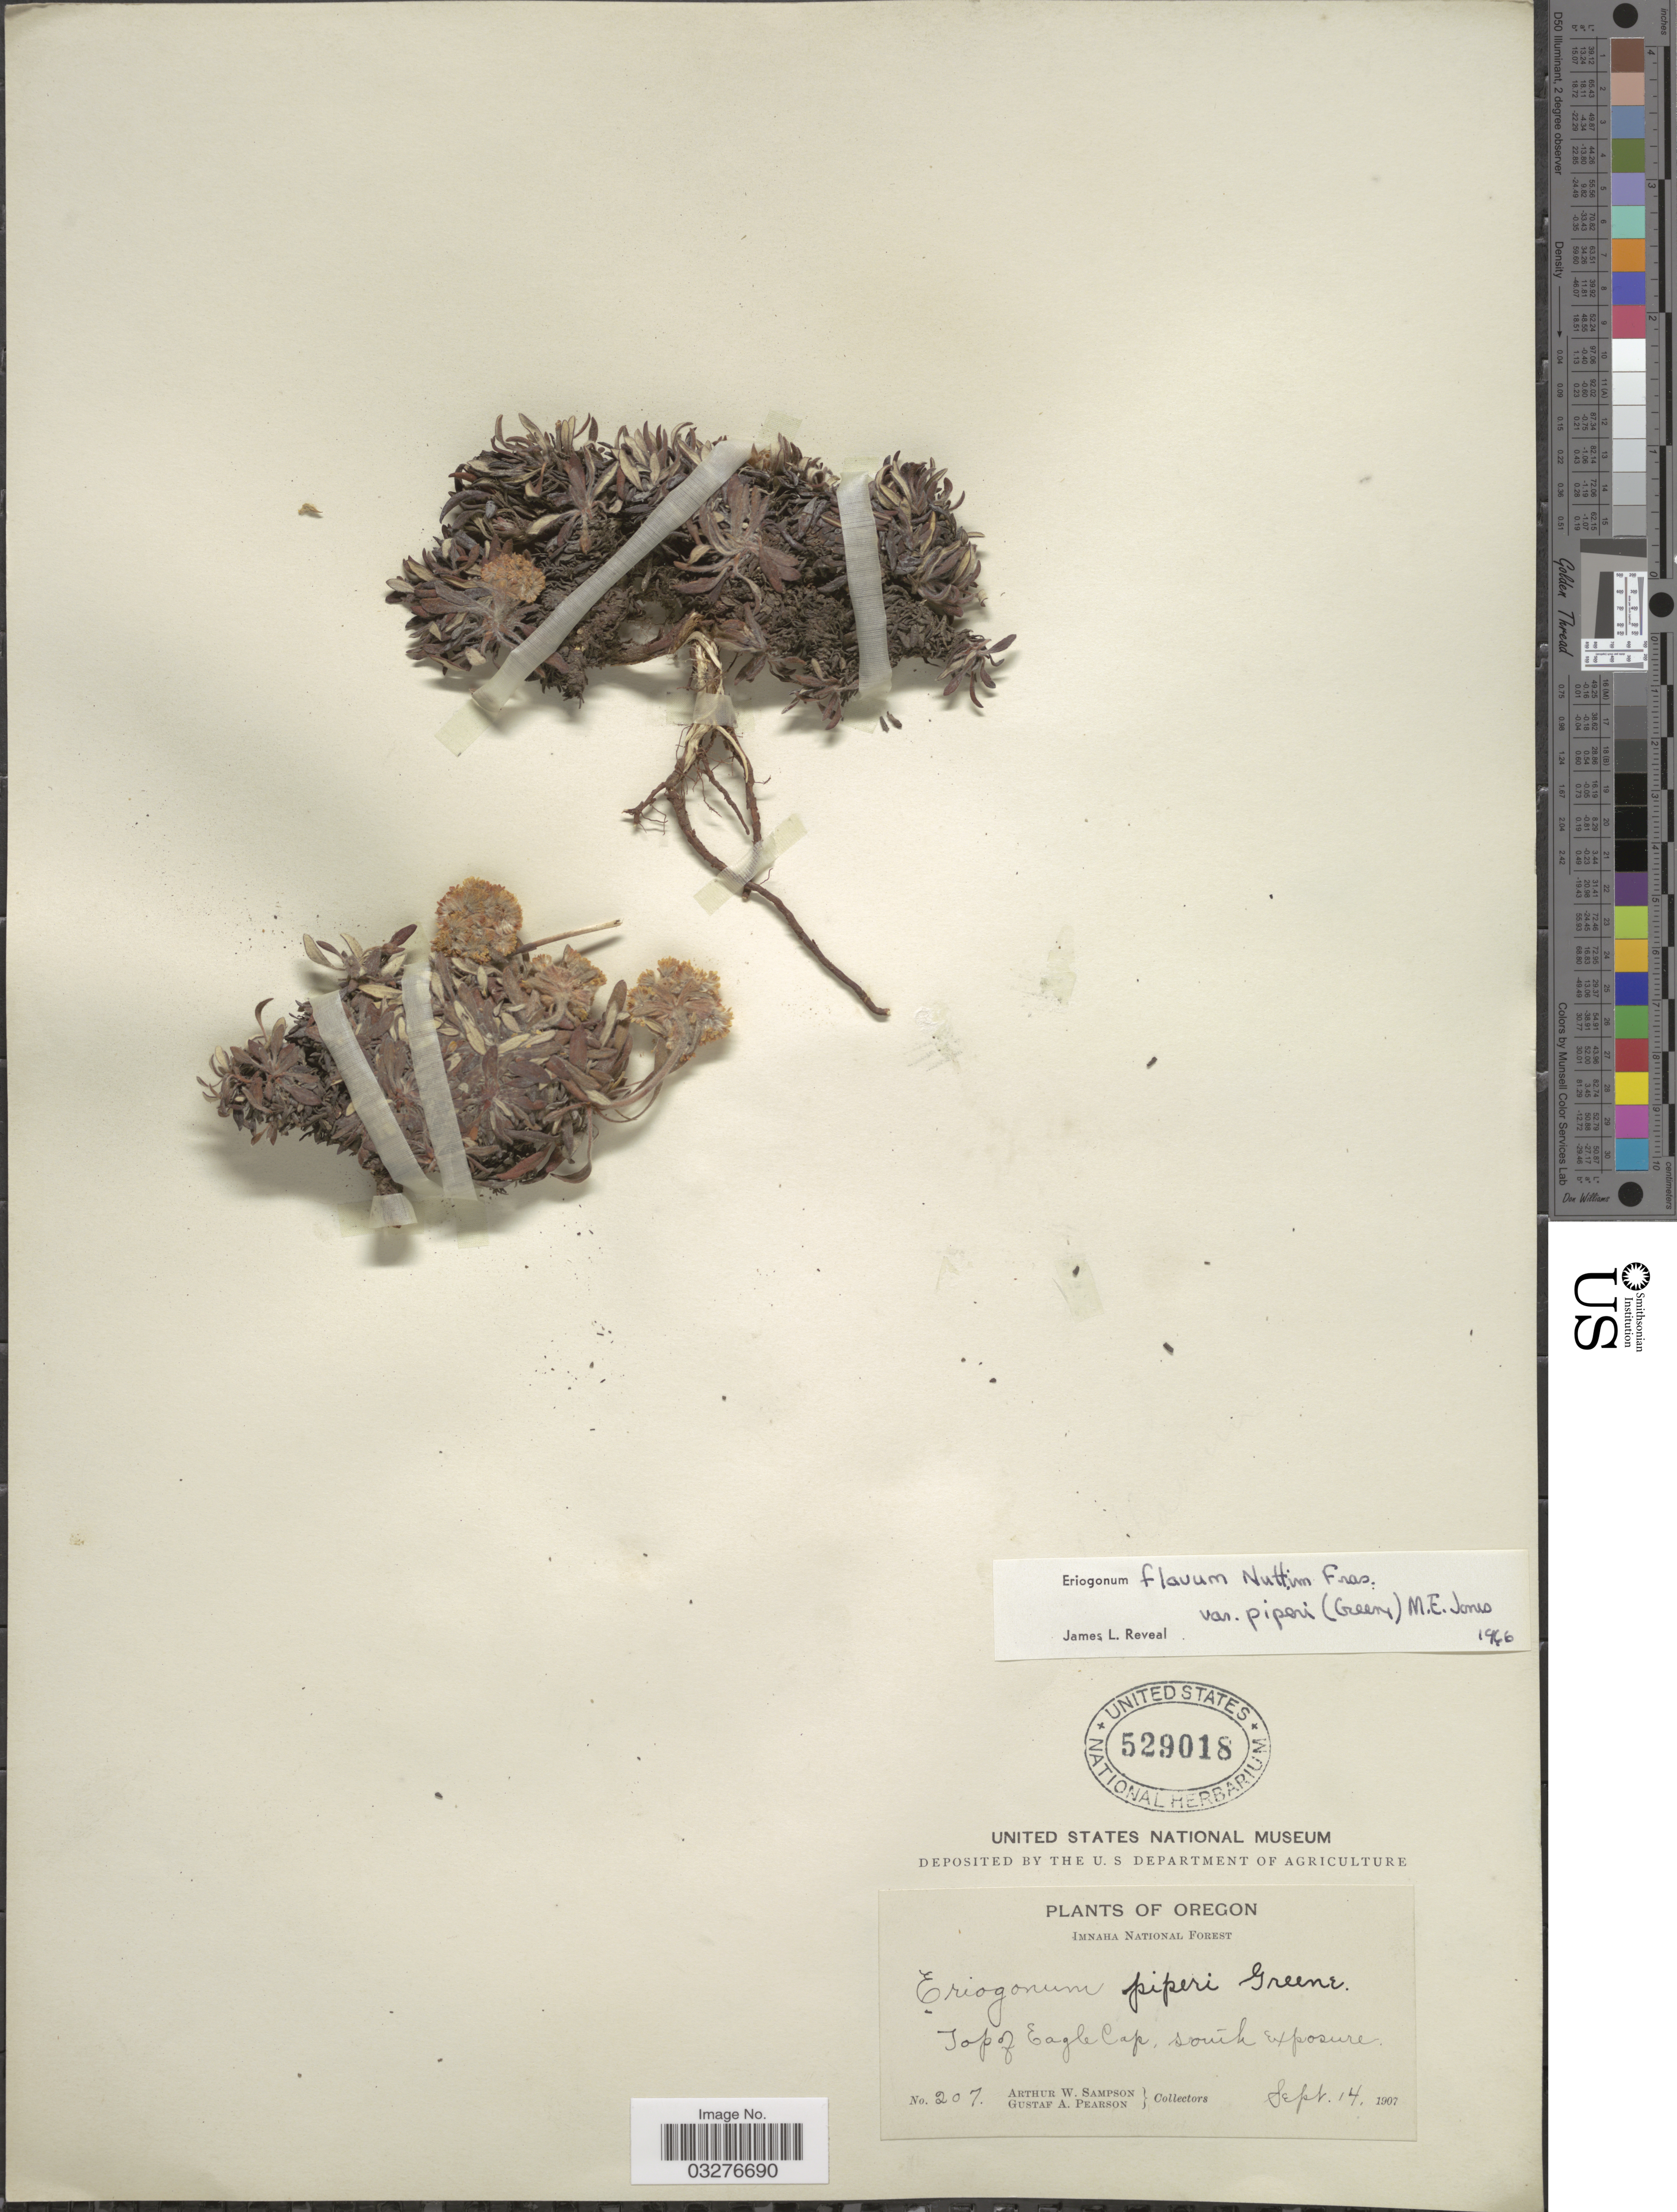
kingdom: Plantae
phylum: Tracheophyta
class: Magnoliopsida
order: Caryophyllales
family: Polygonaceae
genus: Eriogonum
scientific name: Eriogonum flavum var. piperi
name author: M.E. Jones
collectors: A. Sampson & G. Pearson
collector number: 207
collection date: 1907-09-14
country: United States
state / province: Oregon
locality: Imnaha National Forest, Top of Eagle Cap, south Exposure.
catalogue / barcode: US 529018